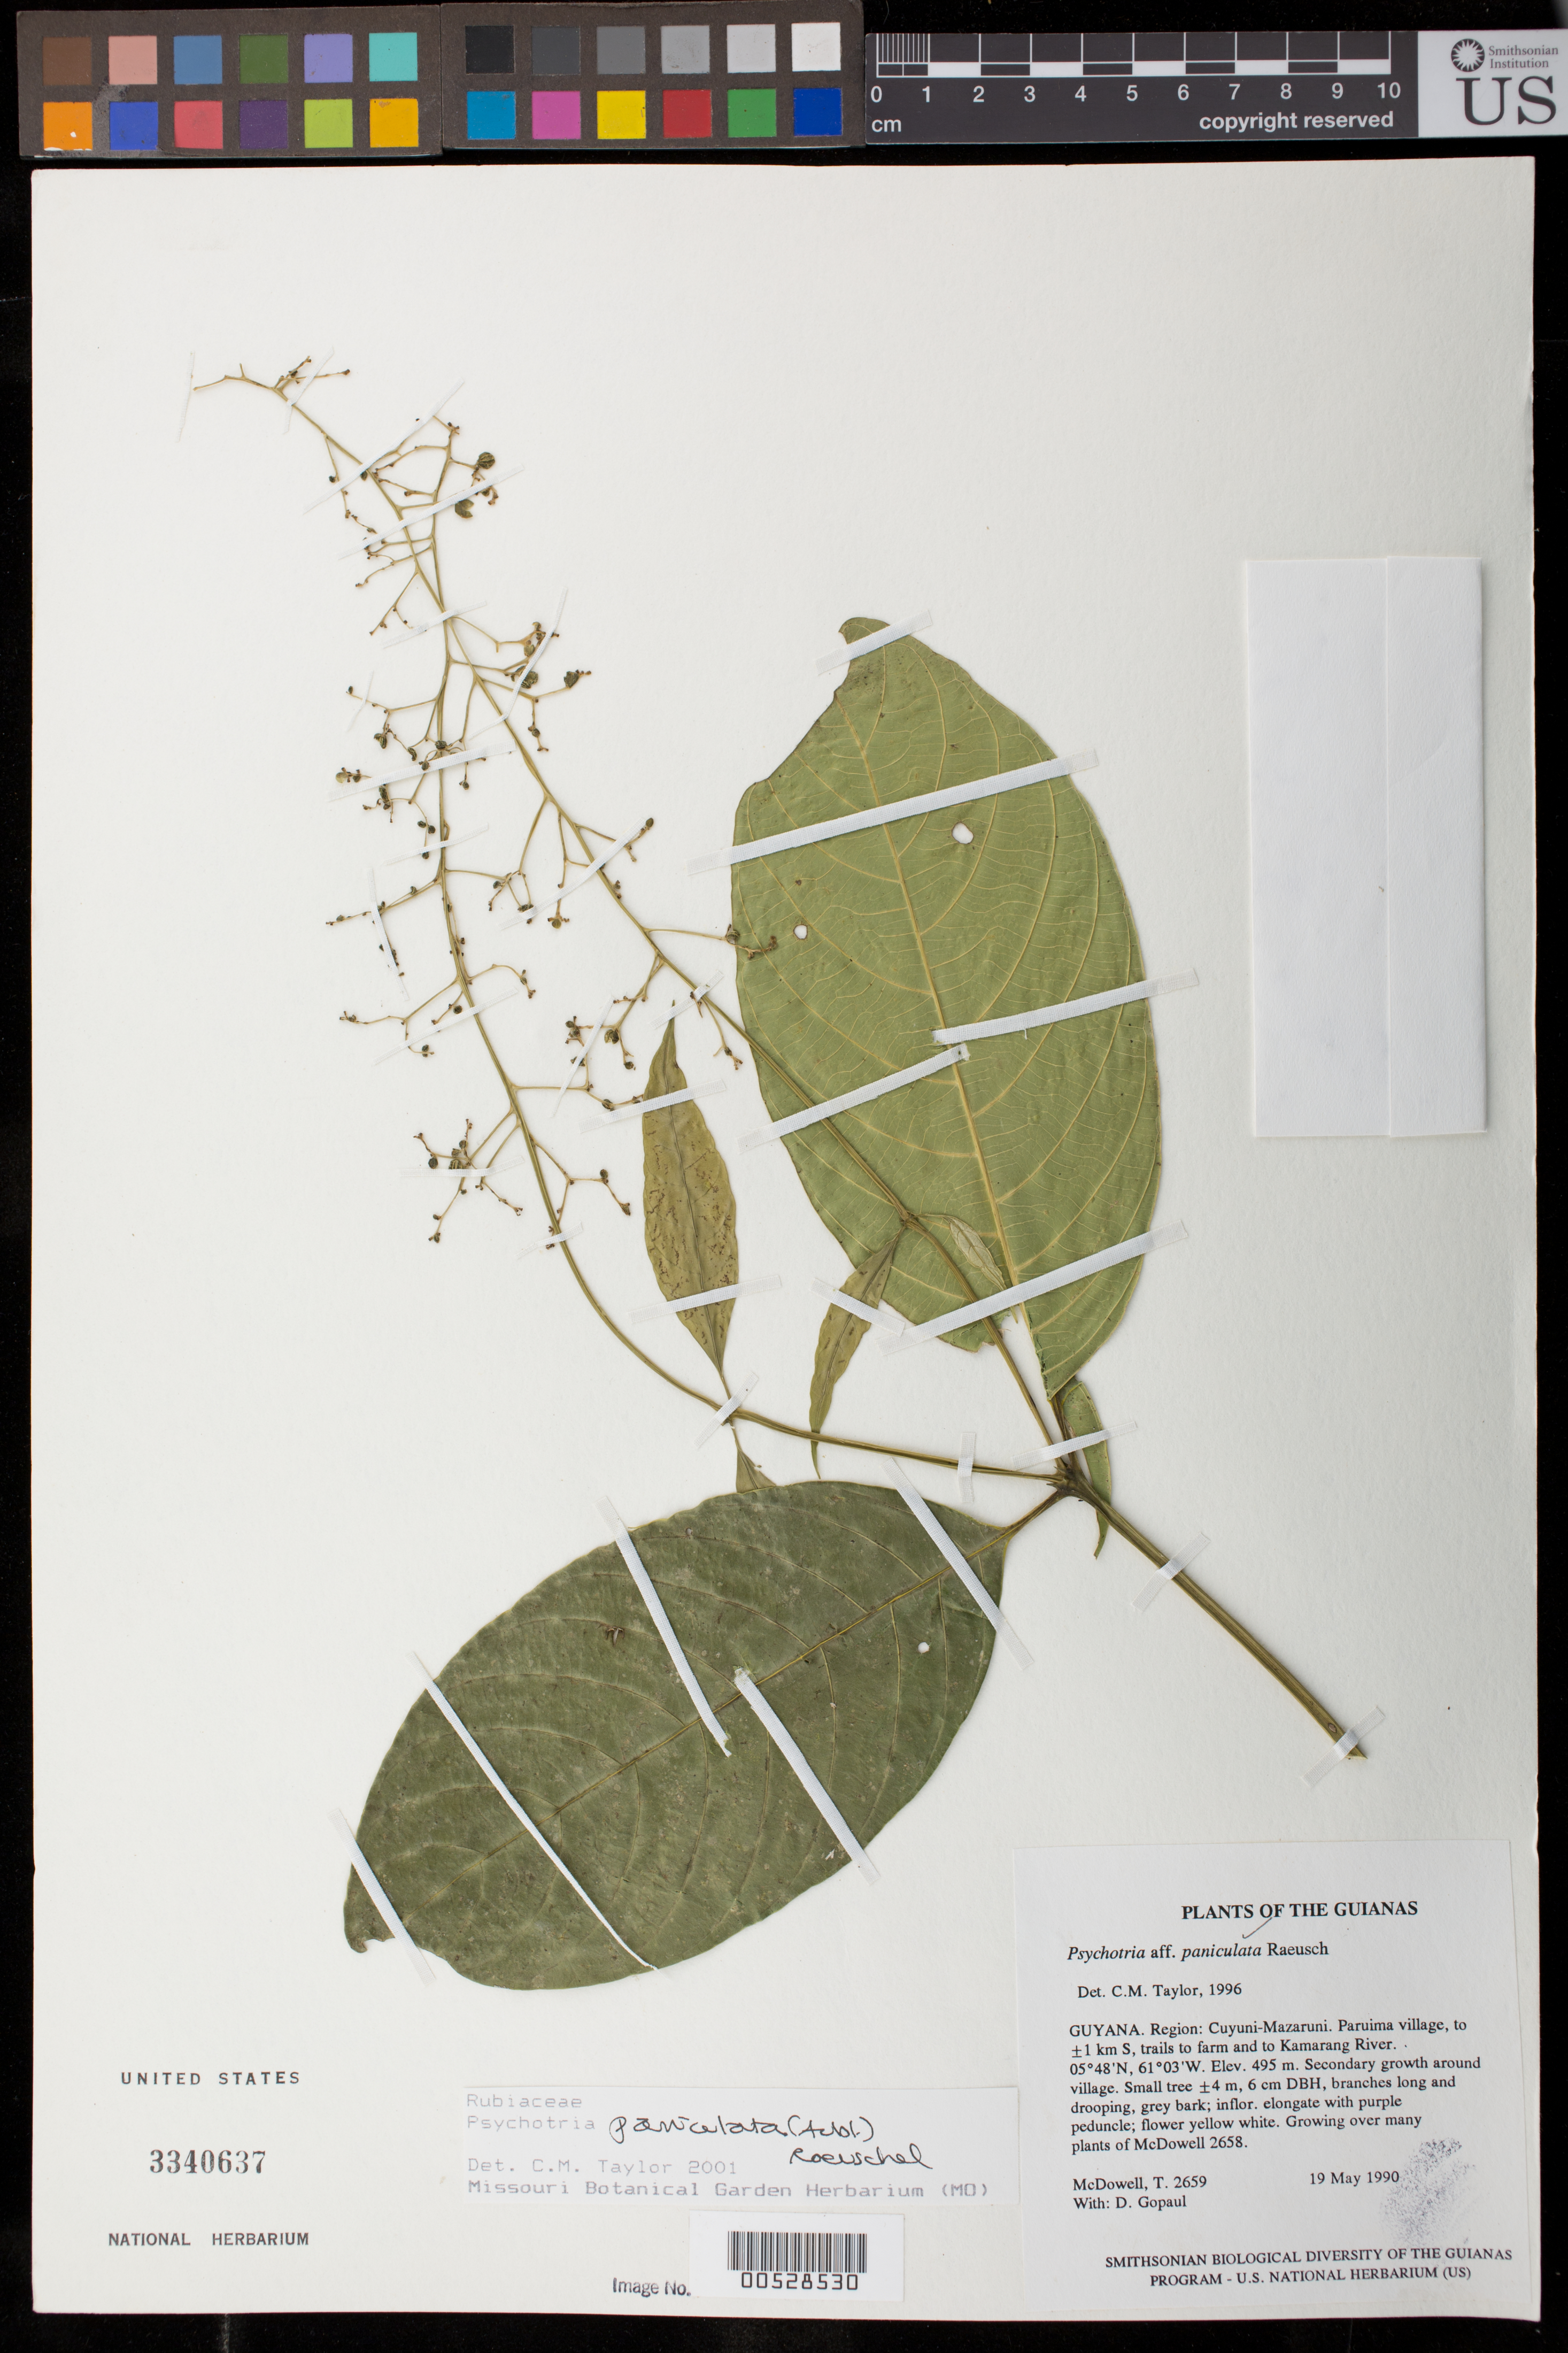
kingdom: Plantae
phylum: Tracheophyta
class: Magnoliopsida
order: Gentianales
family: Rubiaceae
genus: Palicourea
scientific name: Palicourea aubletii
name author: Delprete & J.H. Kirkbr.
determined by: Kirkbride, J. H., Jr.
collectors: T. McDowell & D. Gopaul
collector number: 2659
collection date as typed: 19 May 1990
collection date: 1990-05-19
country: Guyana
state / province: Cuyuni-Mazaruni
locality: Paruima village, to ±1 km S, trails to farm and to Kamarang River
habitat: Secondary growth around village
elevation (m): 495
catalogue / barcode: US 3340637